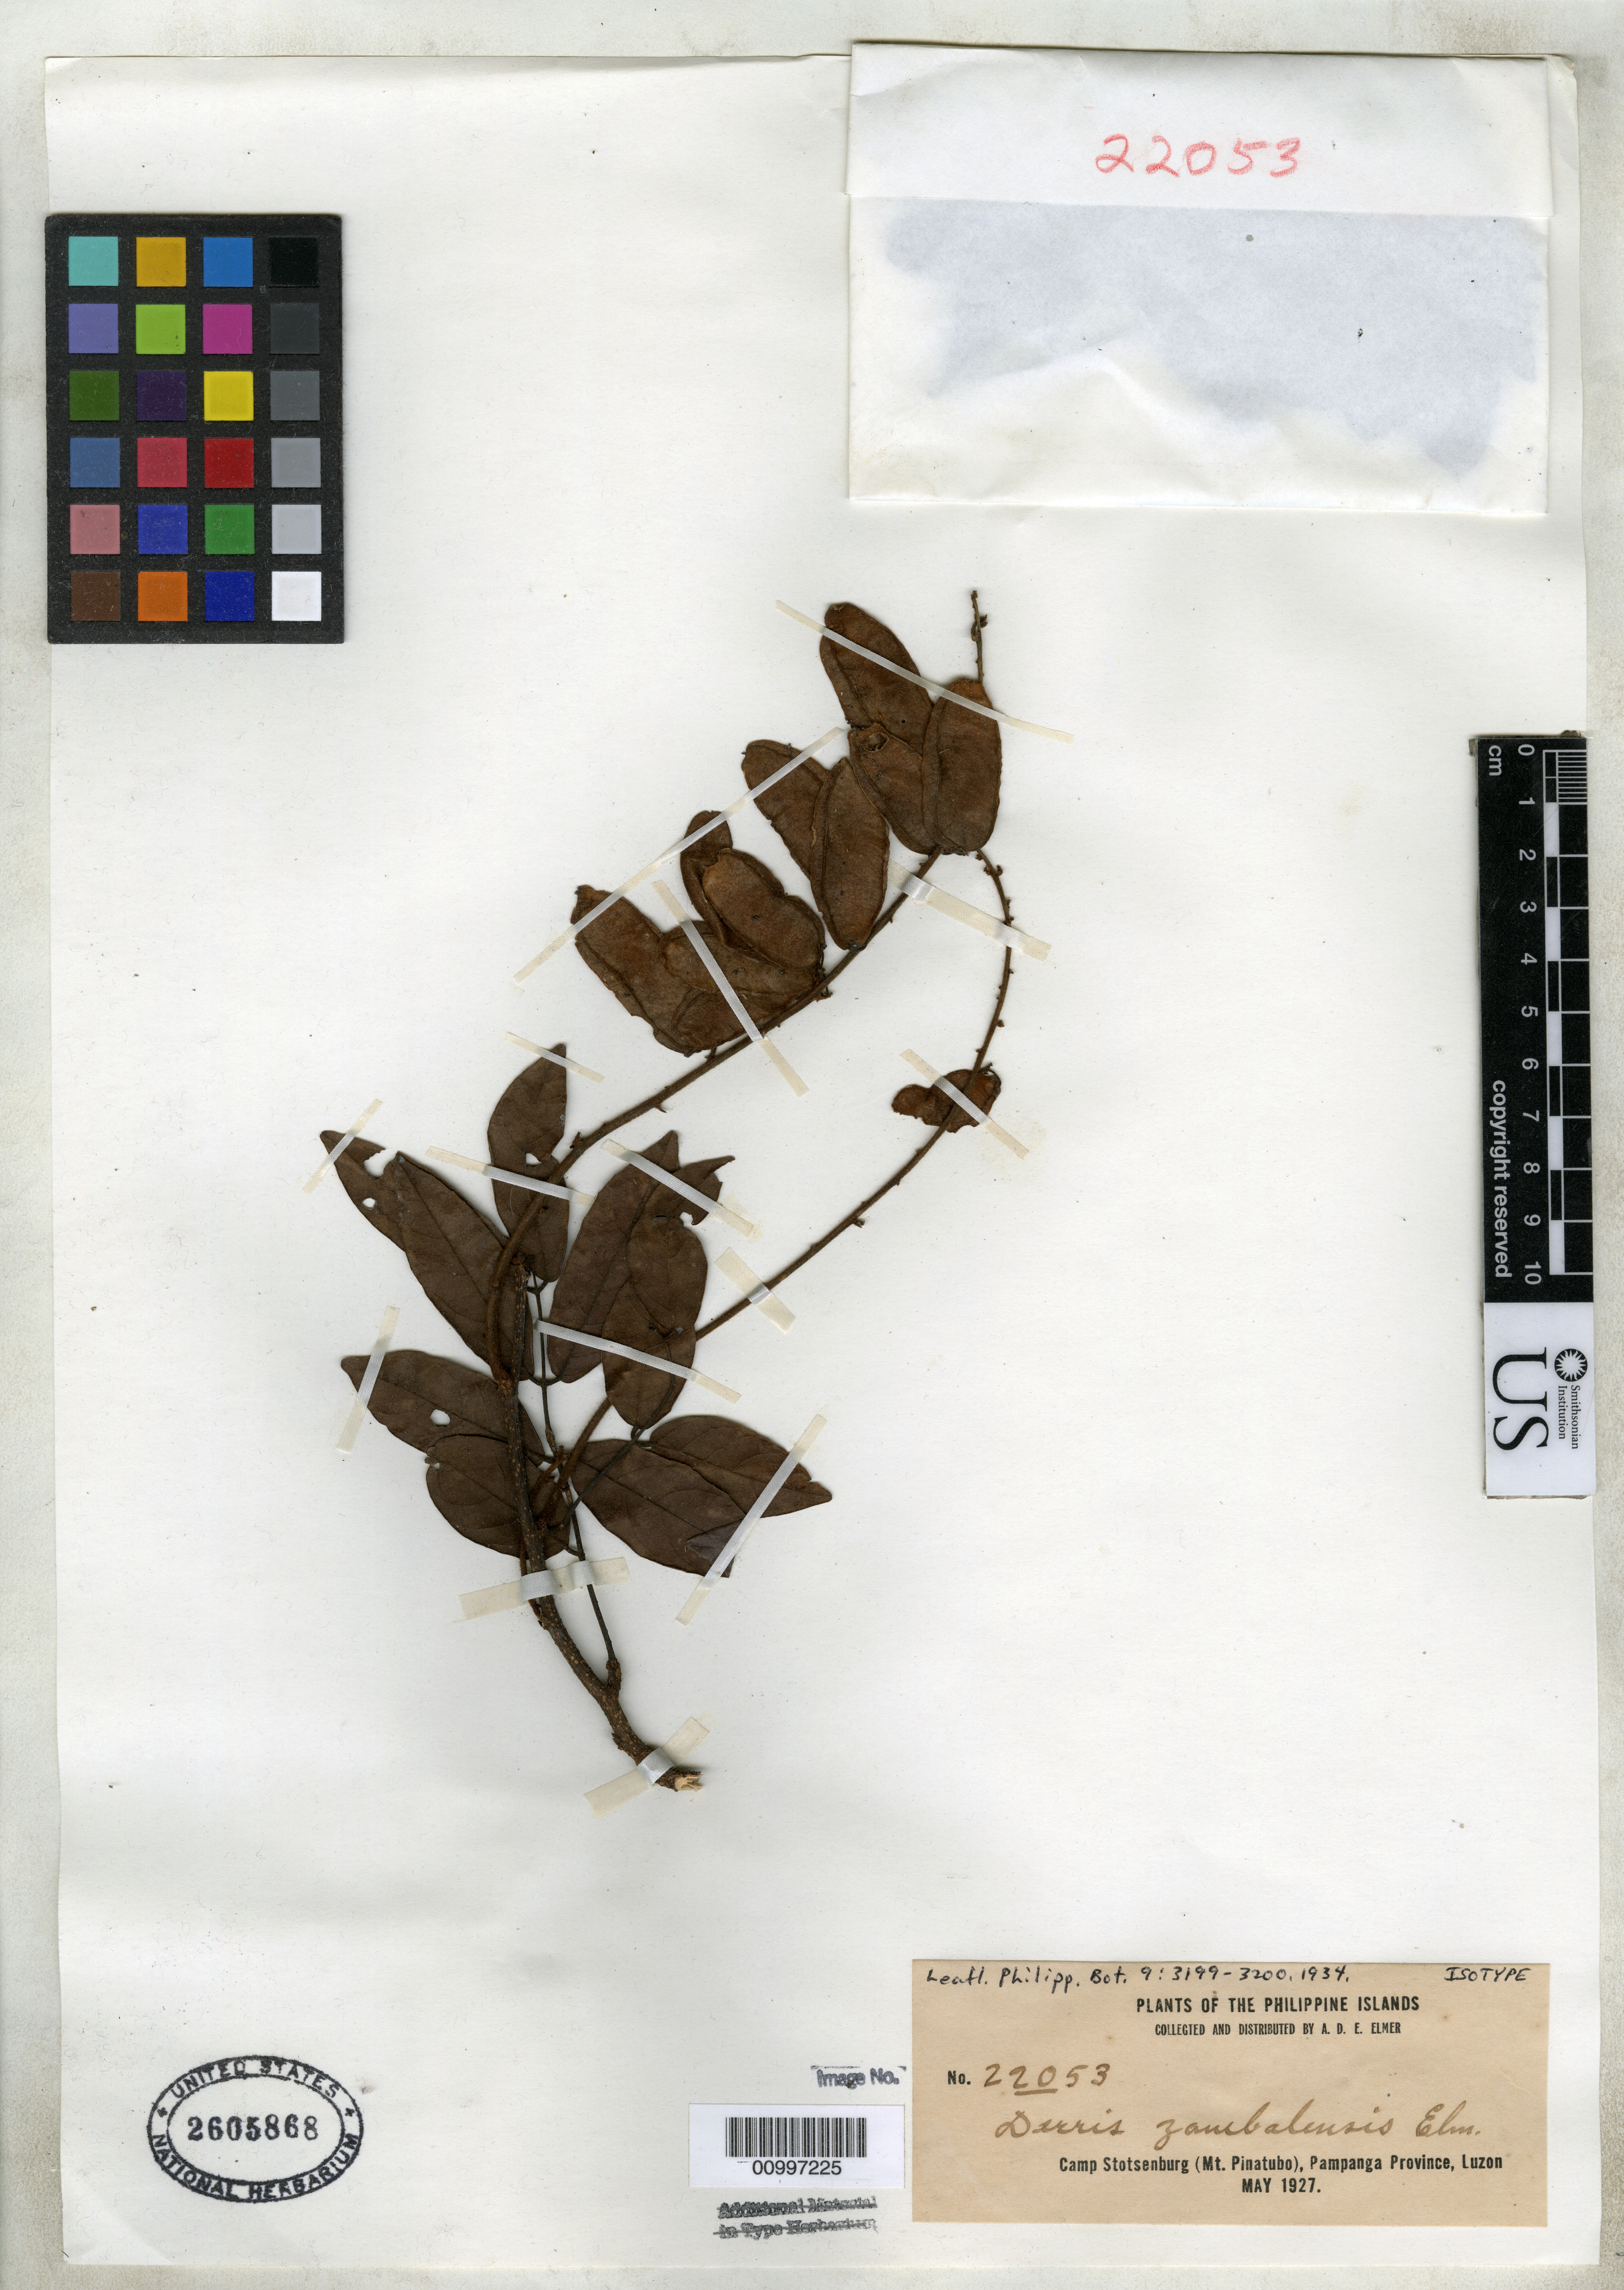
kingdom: Plantae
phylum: Tracheophyta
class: Magnoliopsida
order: Fabales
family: Fabaceae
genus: Derris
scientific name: Derris zambalensis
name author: Elmer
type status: Isotype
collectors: A. D. E. Elmer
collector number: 22053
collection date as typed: May 1927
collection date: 1927-05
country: Philippines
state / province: Central Luzon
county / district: Pampanga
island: Luzon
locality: Luzon, Camp Stotsenburg (Mt. Pinatubo).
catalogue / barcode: US 2605868